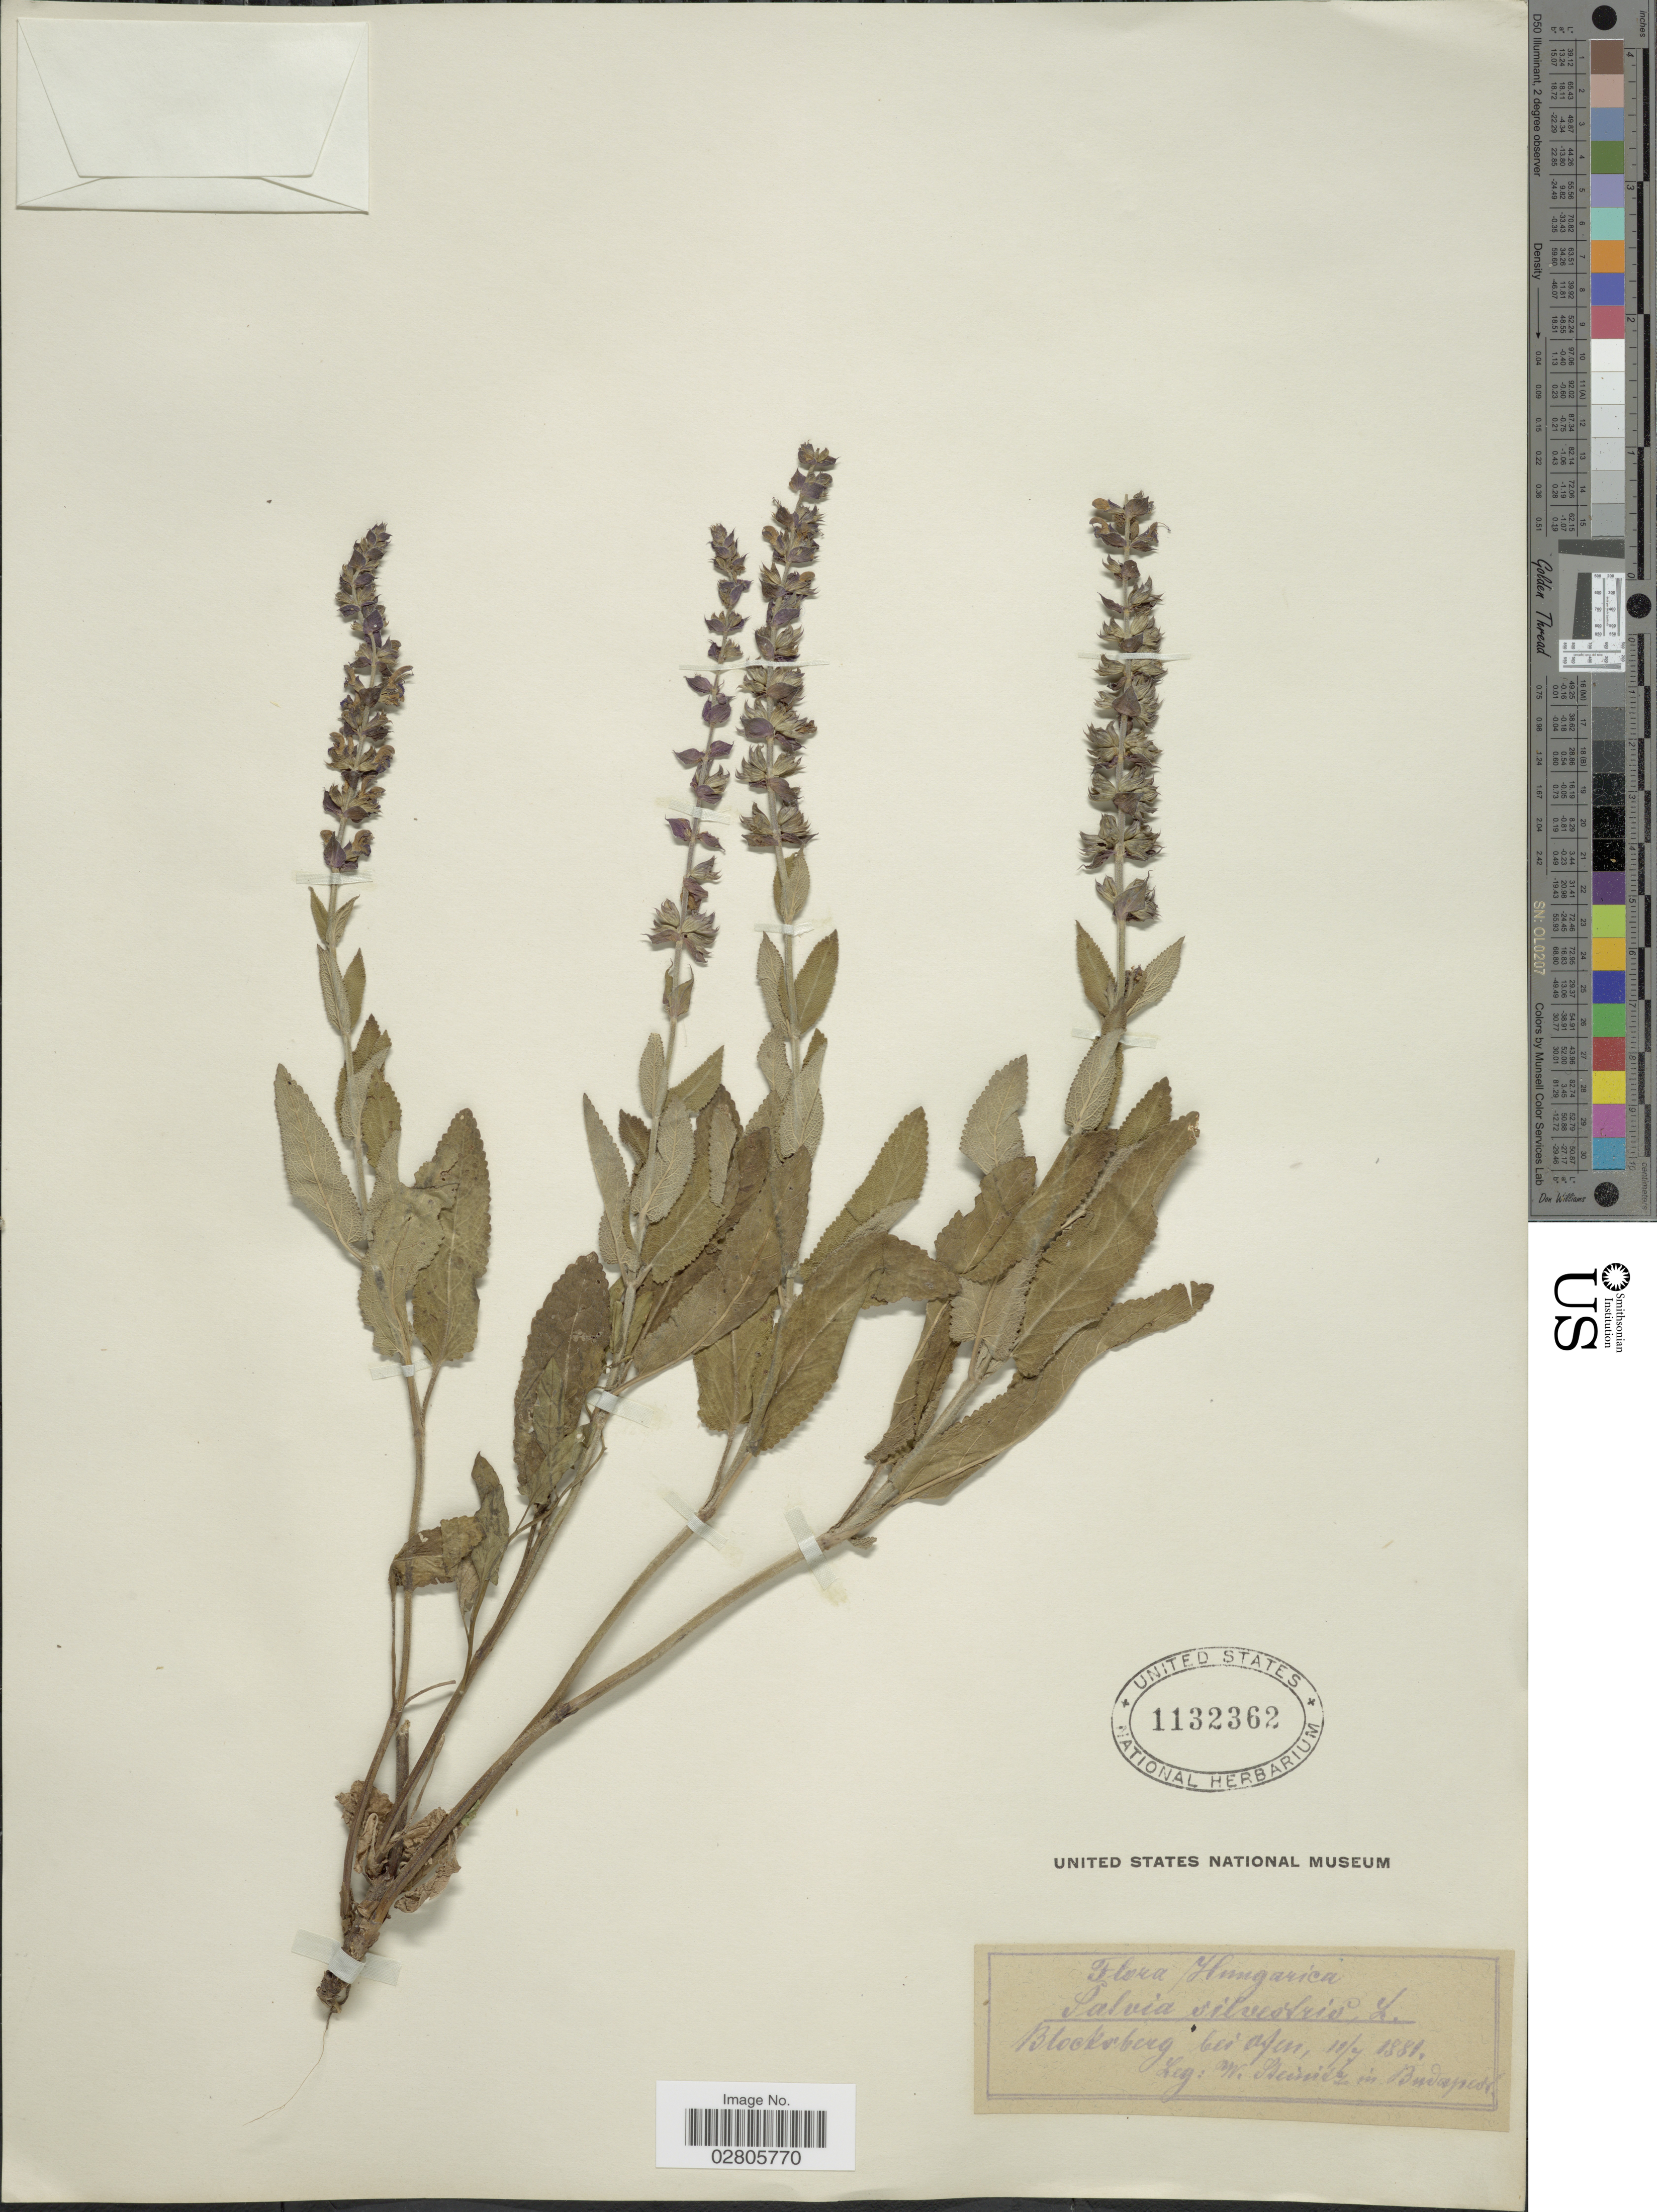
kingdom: Plantae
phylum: Tracheophyta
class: Magnoliopsida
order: Lamiales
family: Lamiaceae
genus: Salvia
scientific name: Salvia sylvestris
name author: L.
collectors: W. Steinitz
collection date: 1881-07-10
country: Hungary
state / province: Budapest, Capital District of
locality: Hungarica. Blocksberg bei Afen.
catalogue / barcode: US 1132362